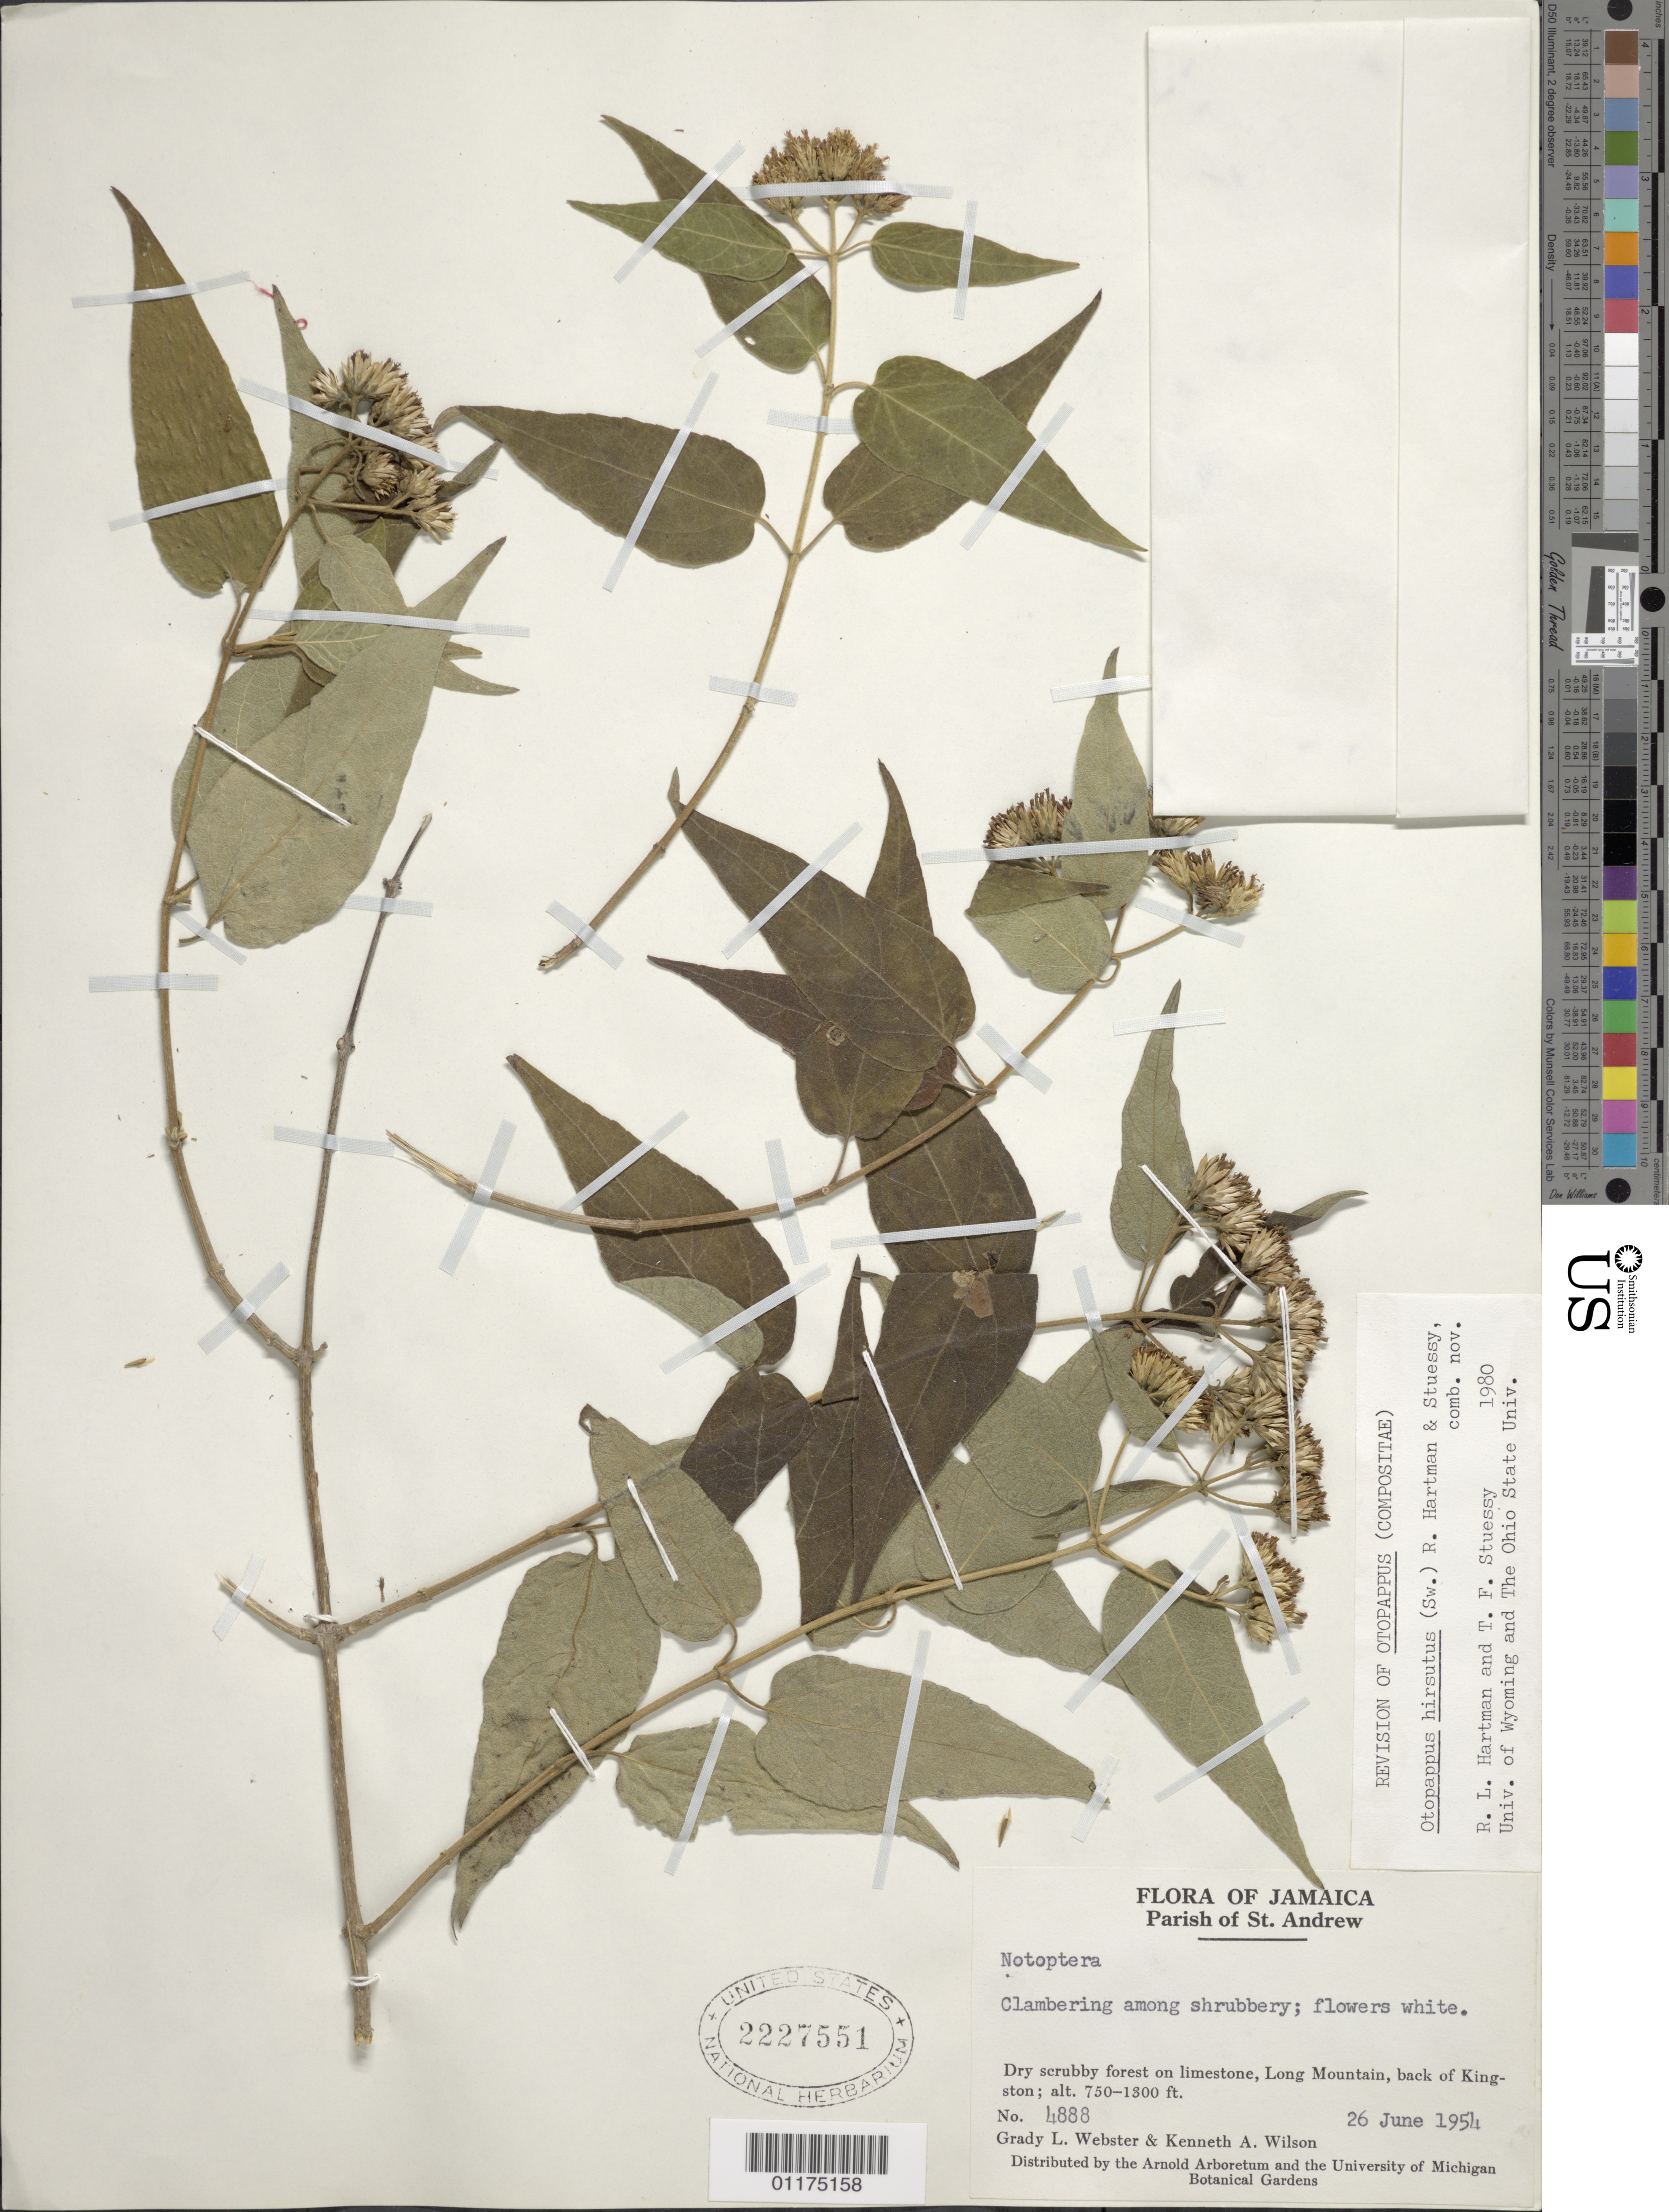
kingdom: Plantae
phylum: Tracheophyta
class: Magnoliopsida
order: Asterales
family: Asteraceae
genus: Otopappus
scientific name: Otopappus hirsutus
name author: (Sw.) R.L. Hartm. & Stuessy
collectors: G. L. Webster & K. A. Wilson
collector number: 4888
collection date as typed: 26 Jun 1954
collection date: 1954-06-26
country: Jamaica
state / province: Saint Andrew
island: Jamaica I.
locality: Long Mountain, back of Kingston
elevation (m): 229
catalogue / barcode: US 2227551